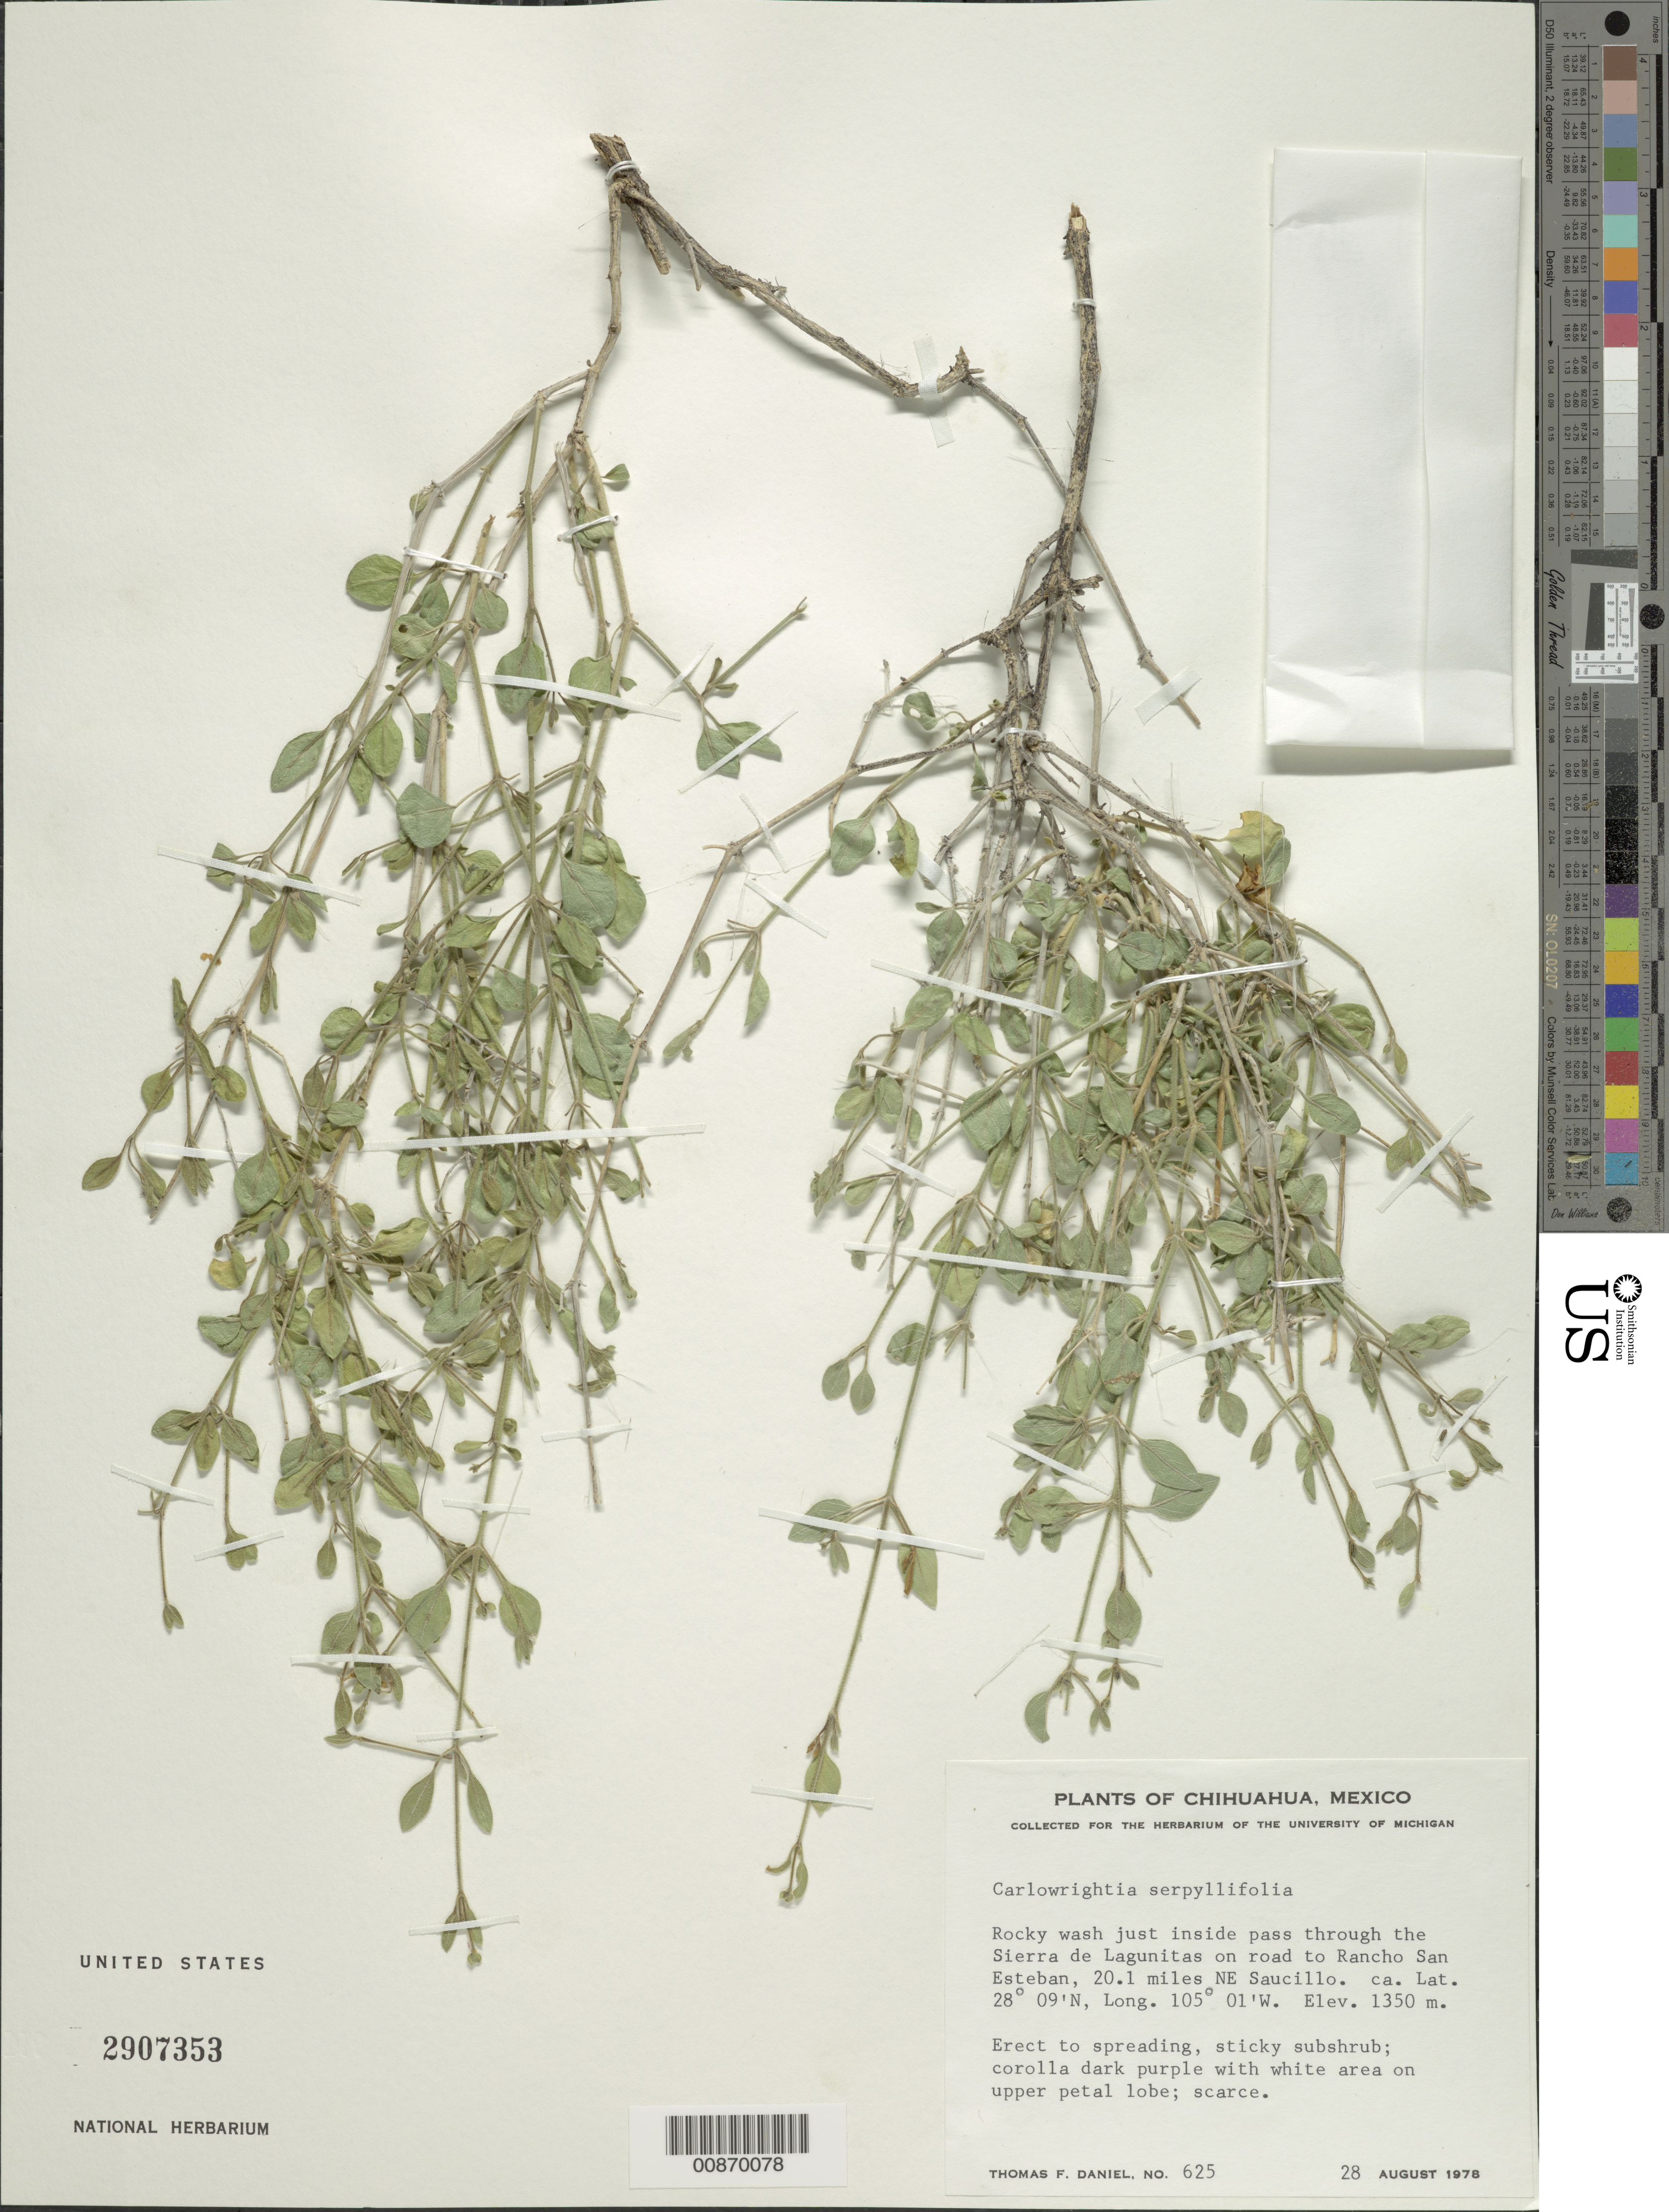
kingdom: Plantae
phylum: Tracheophyta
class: Magnoliopsida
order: Lamiales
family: Acanthaceae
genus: Carlowrightia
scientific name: Carlowrightia serpyllifolia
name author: A. Gray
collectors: T. F. Daniel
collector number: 625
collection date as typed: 28 Aug 1978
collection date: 1978-08-28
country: Mexico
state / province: Chihuahua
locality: Just inside pass through the Sierra de Lagunitas on road to Rancho San Esteban, 20.1 miles NE Saucillo.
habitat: Rocky wash.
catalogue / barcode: US 2907353